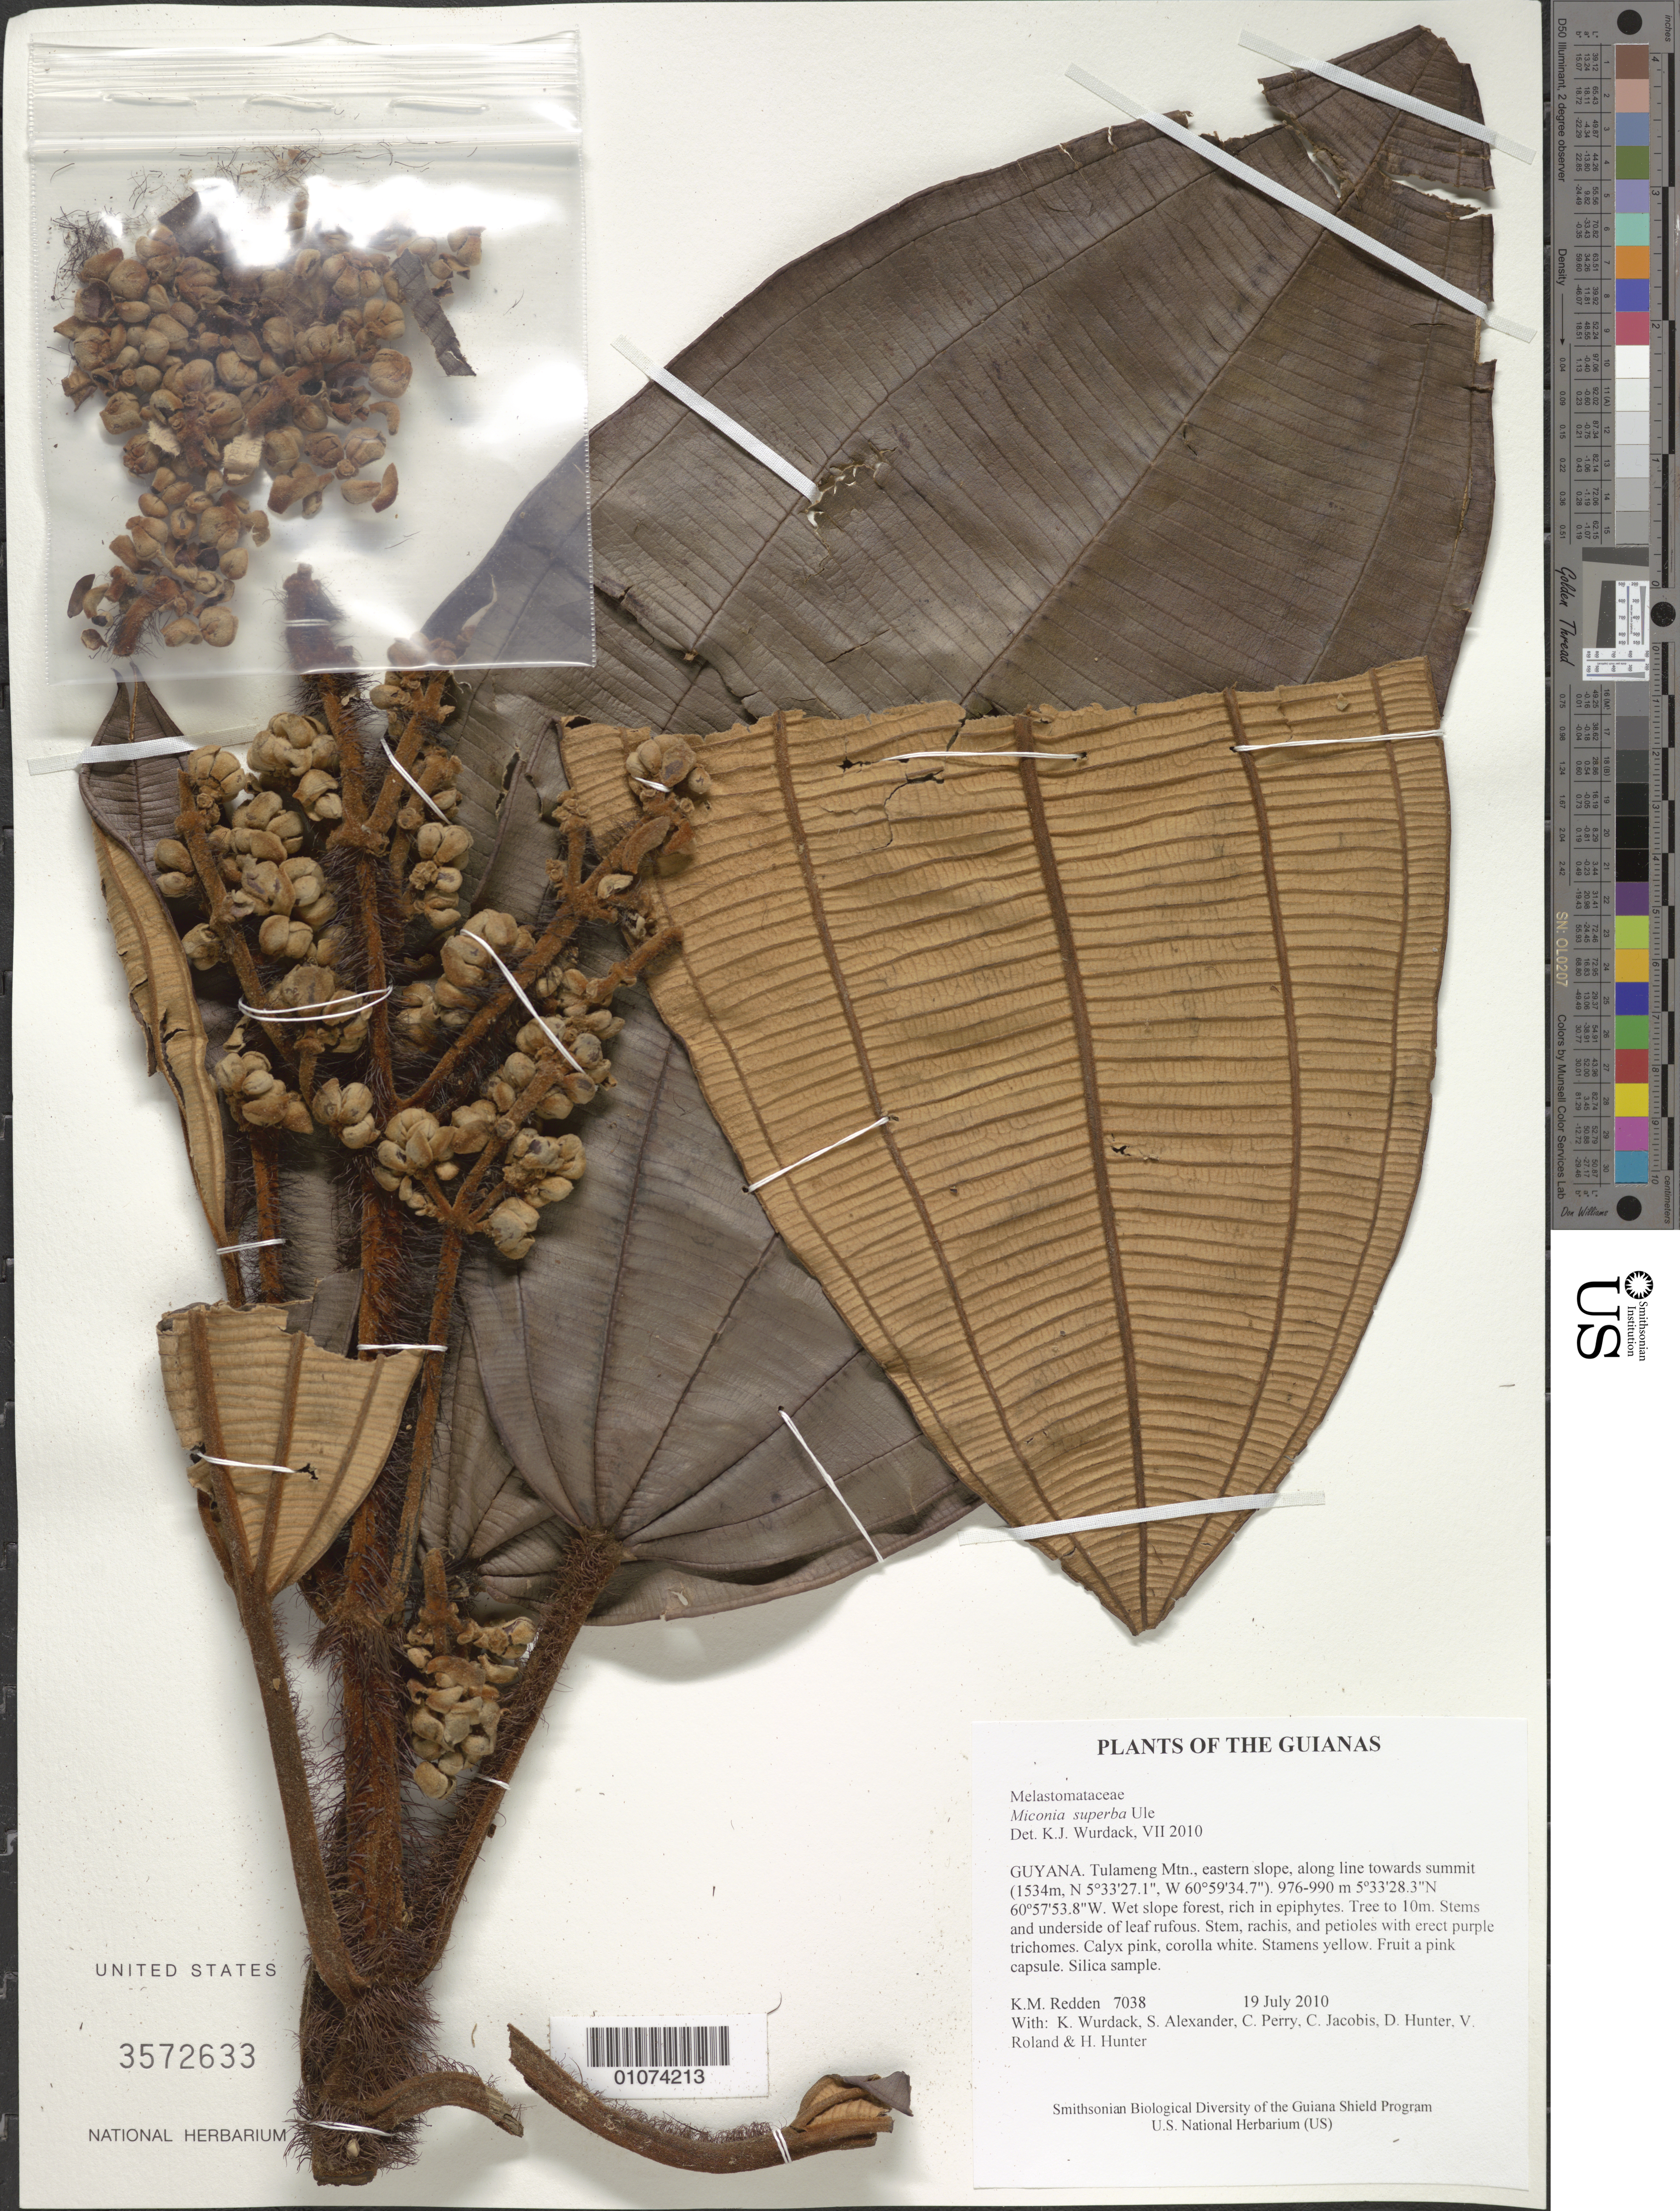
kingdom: Plantae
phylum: Tracheophyta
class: Magnoliopsida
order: Myrtales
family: Melastomataceae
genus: Miconia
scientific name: Miconia superba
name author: Ule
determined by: Wurdack, Kenneth J., (US), Smithsonian Institution - National Museum of Natural History (UNITED STATES)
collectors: K. M. Redden, K. Wurdack, S. N. Alexander, C. Perry, C. Jacobis, D. Hunter, V. Roland & H. Hunter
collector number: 7038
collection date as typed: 19 July 2010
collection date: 2010-07-19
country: Guyana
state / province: Cuyuni-Mazaruni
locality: Tulameng Mtn., eastern slope, along line towards summit (1534m, N 5°33'27.1", W 60°59'34.7")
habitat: Wet slope forest, rich in epiphytes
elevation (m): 976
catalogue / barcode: US 3572633